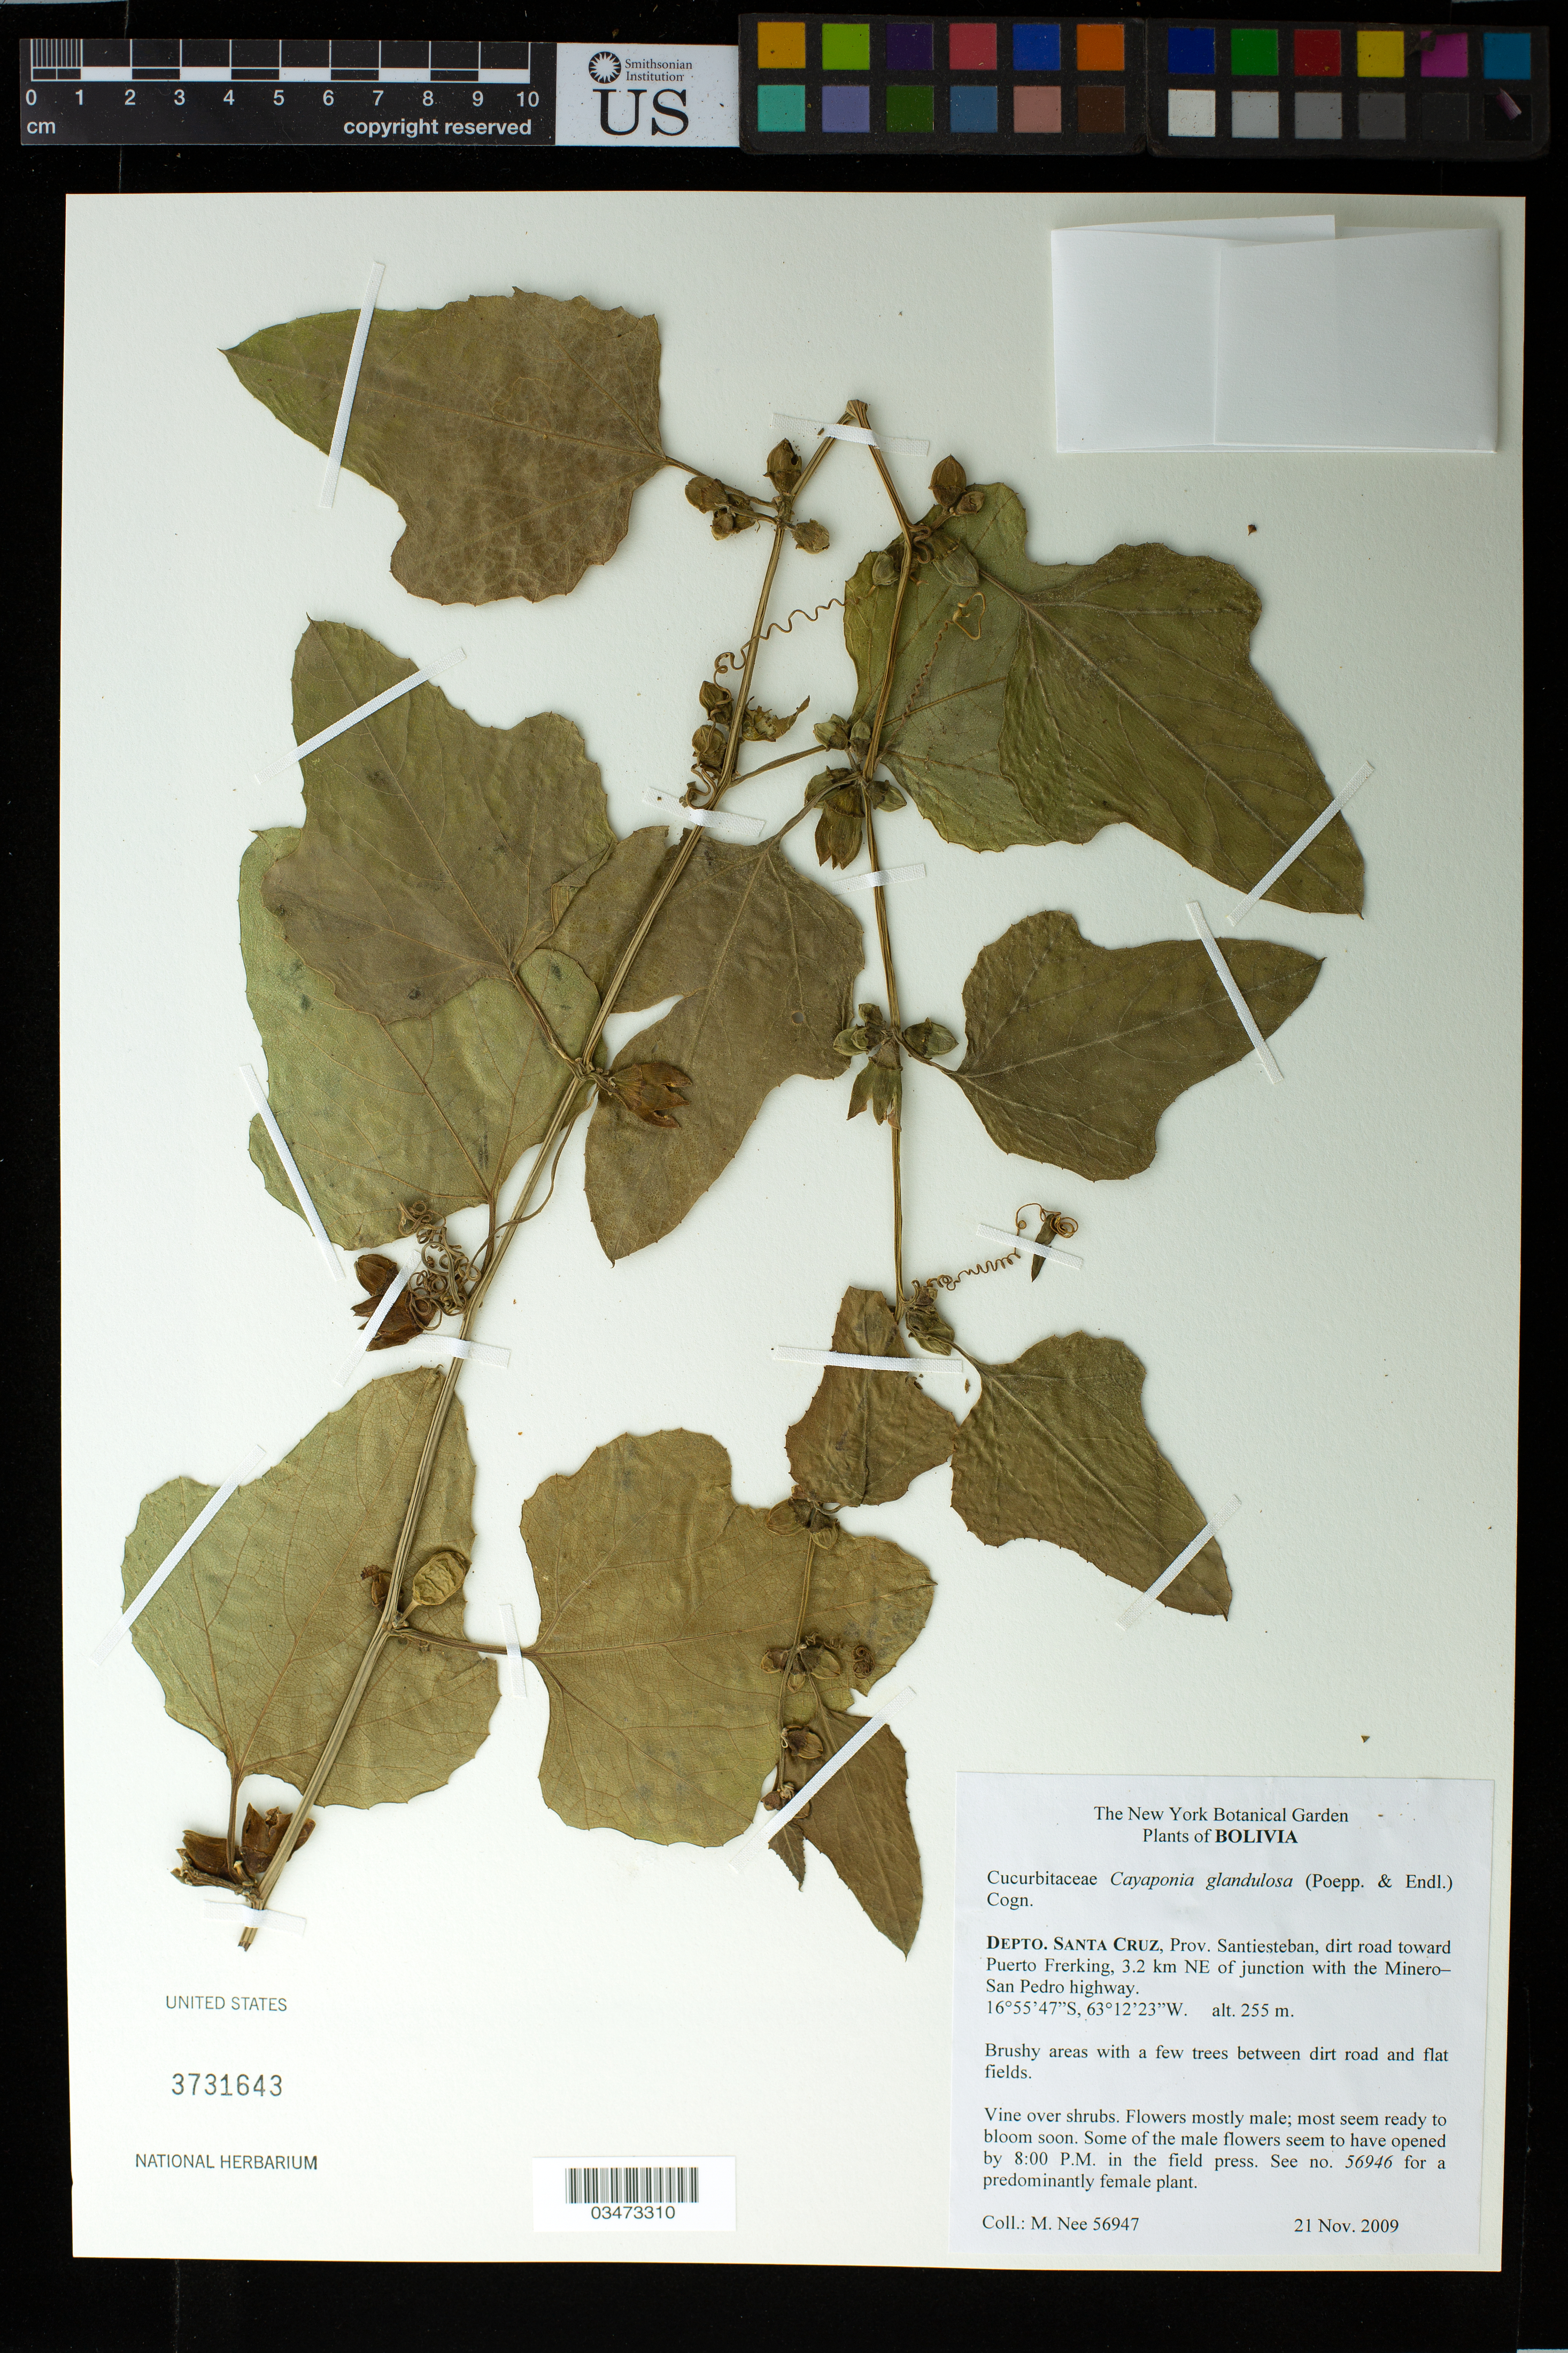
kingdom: Plantae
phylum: Tracheophyta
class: Magnoliopsida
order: Cucurbitales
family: Cucurbitaceae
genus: Cayaponia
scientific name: Cayaponia glandulosa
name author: (Poepp. & Endl.) Cogn.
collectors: M. Nee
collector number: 56947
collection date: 2009-11-21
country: Bolivia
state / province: Santa Cruz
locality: Depto. Santa Cruz, Prov. Santiesteban, dirt road toward Puerto Frerking, 3.2 km NE of junction with the Minero-San Pedro highway.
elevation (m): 255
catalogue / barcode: US 3731643